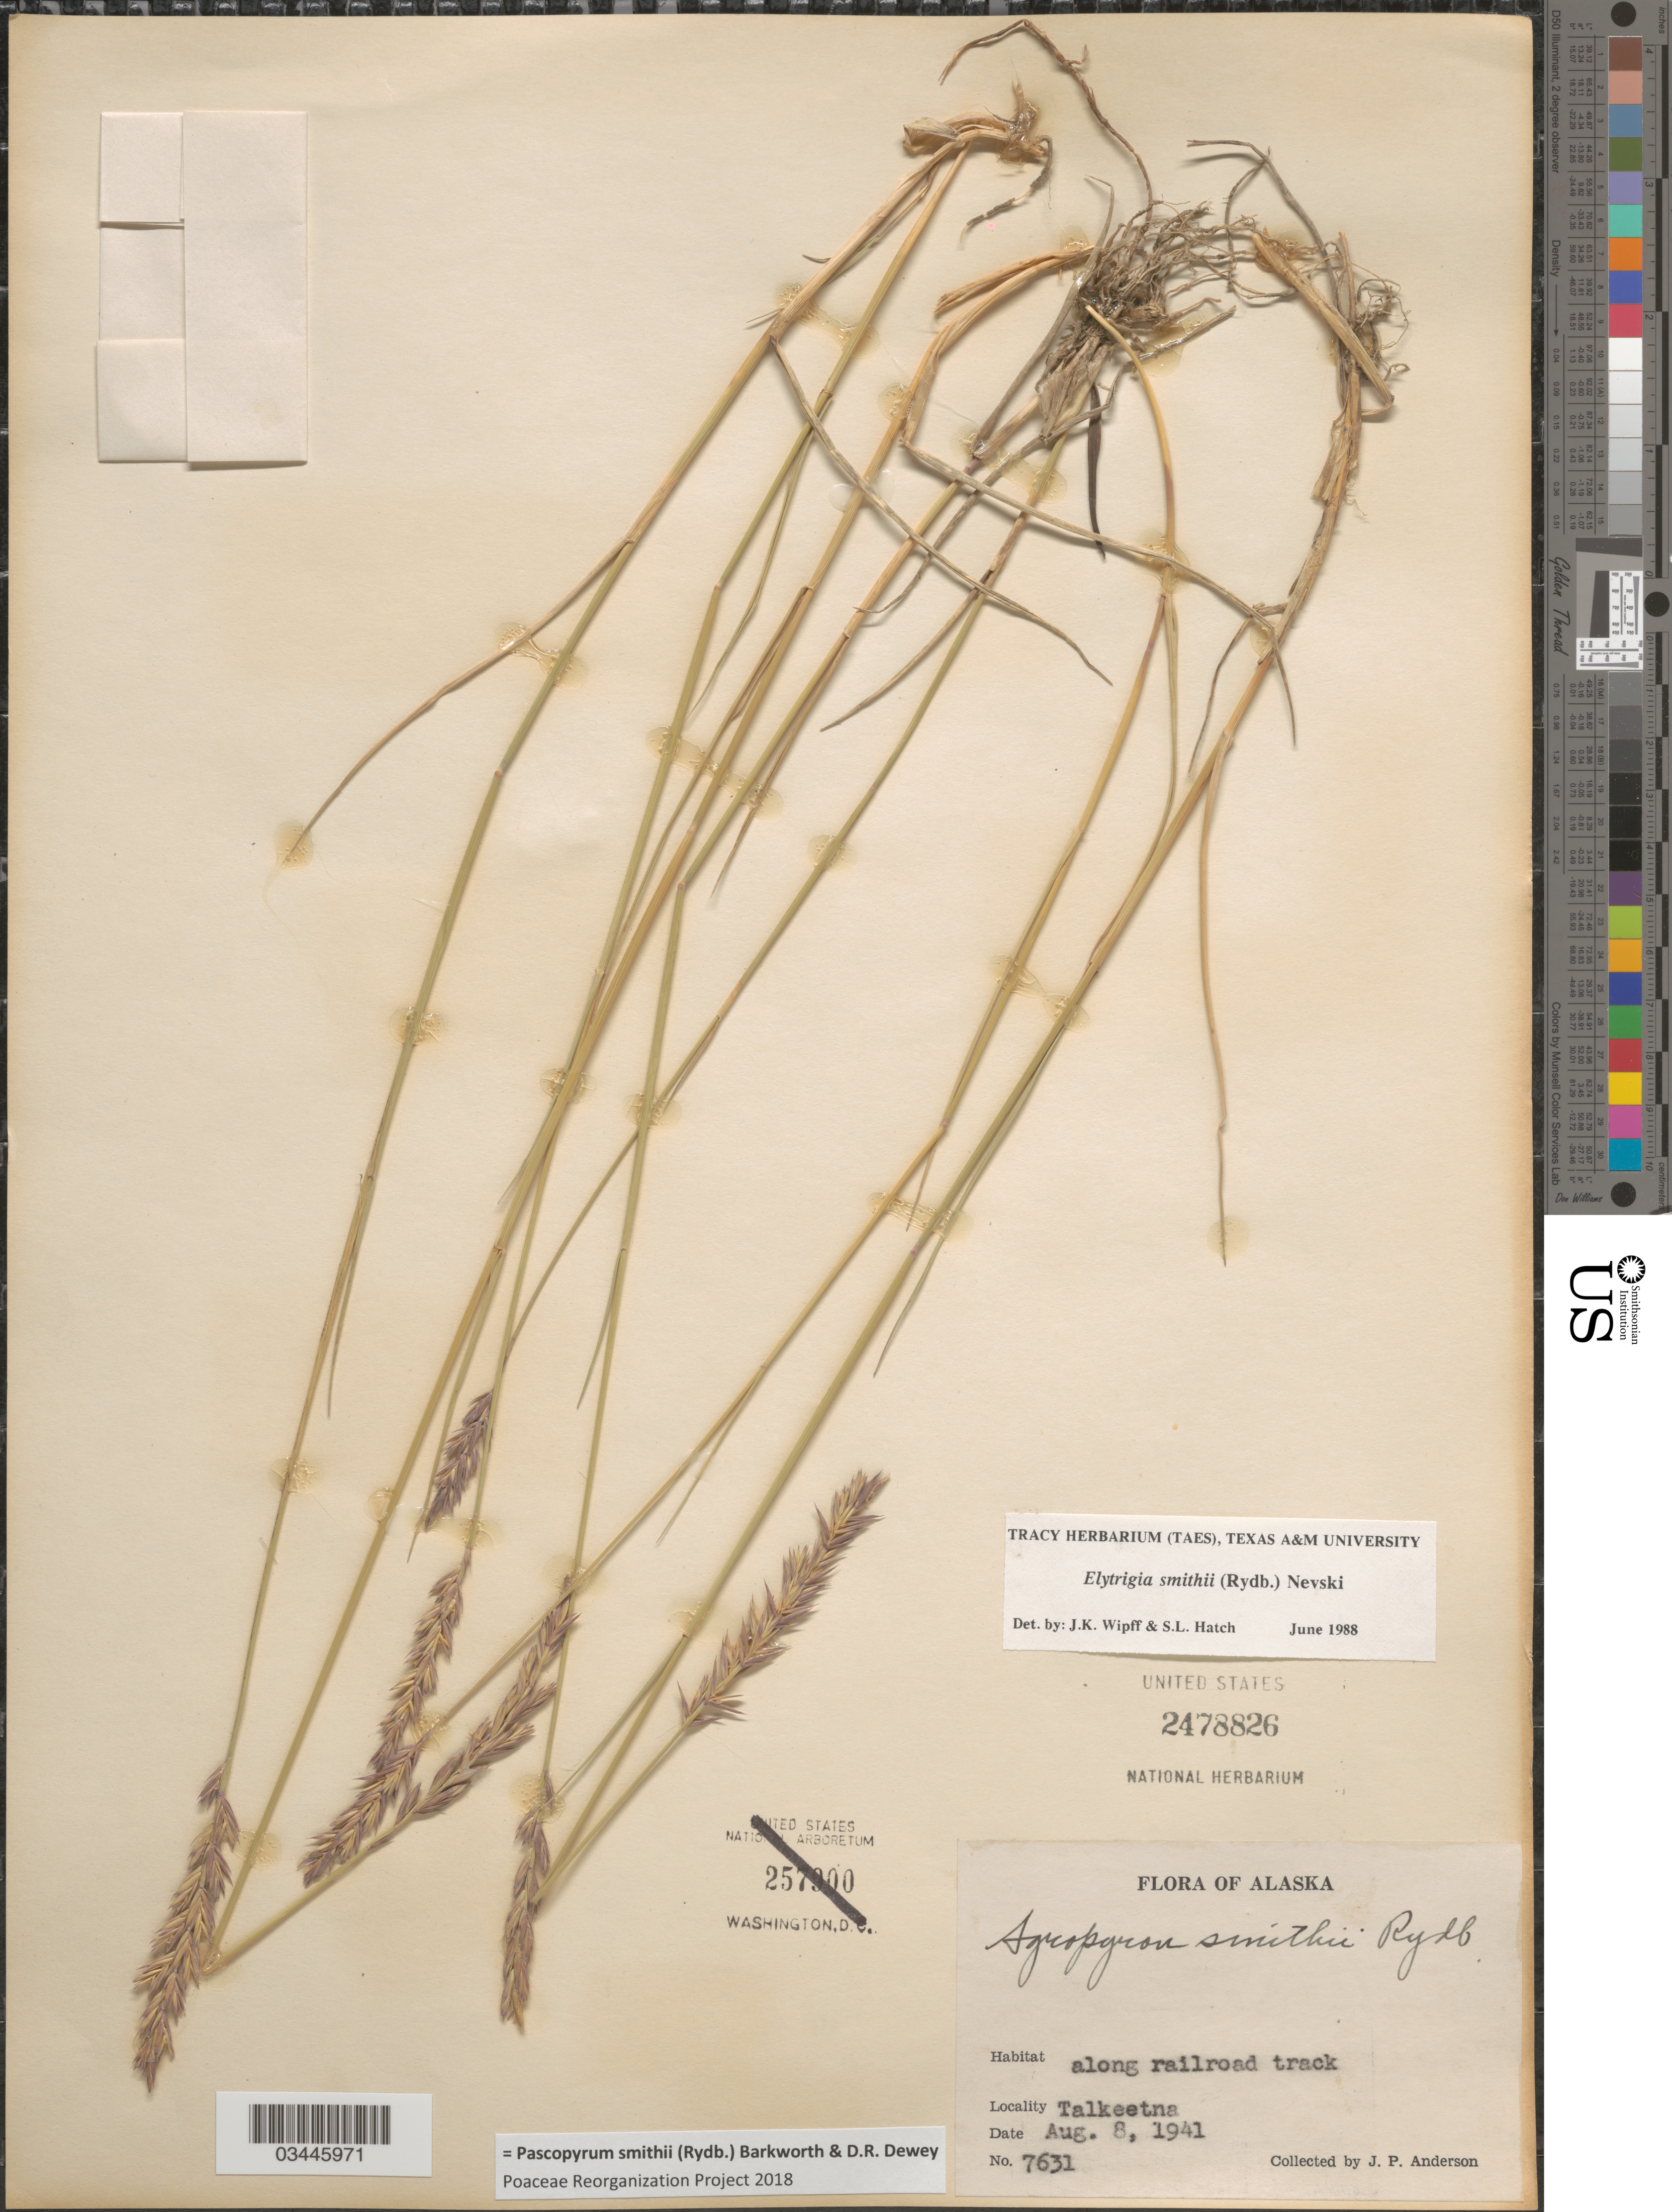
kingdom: Plantae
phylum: Tracheophyta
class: Liliopsida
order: Poales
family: Poaceae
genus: Pascopyrum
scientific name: Pascopyrum smithii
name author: (Rydb.) Barkworth & Dewey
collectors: J. P. Anderson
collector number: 7631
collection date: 1941-08-08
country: United States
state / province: Alaska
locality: Talkeetna.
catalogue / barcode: US 2478826